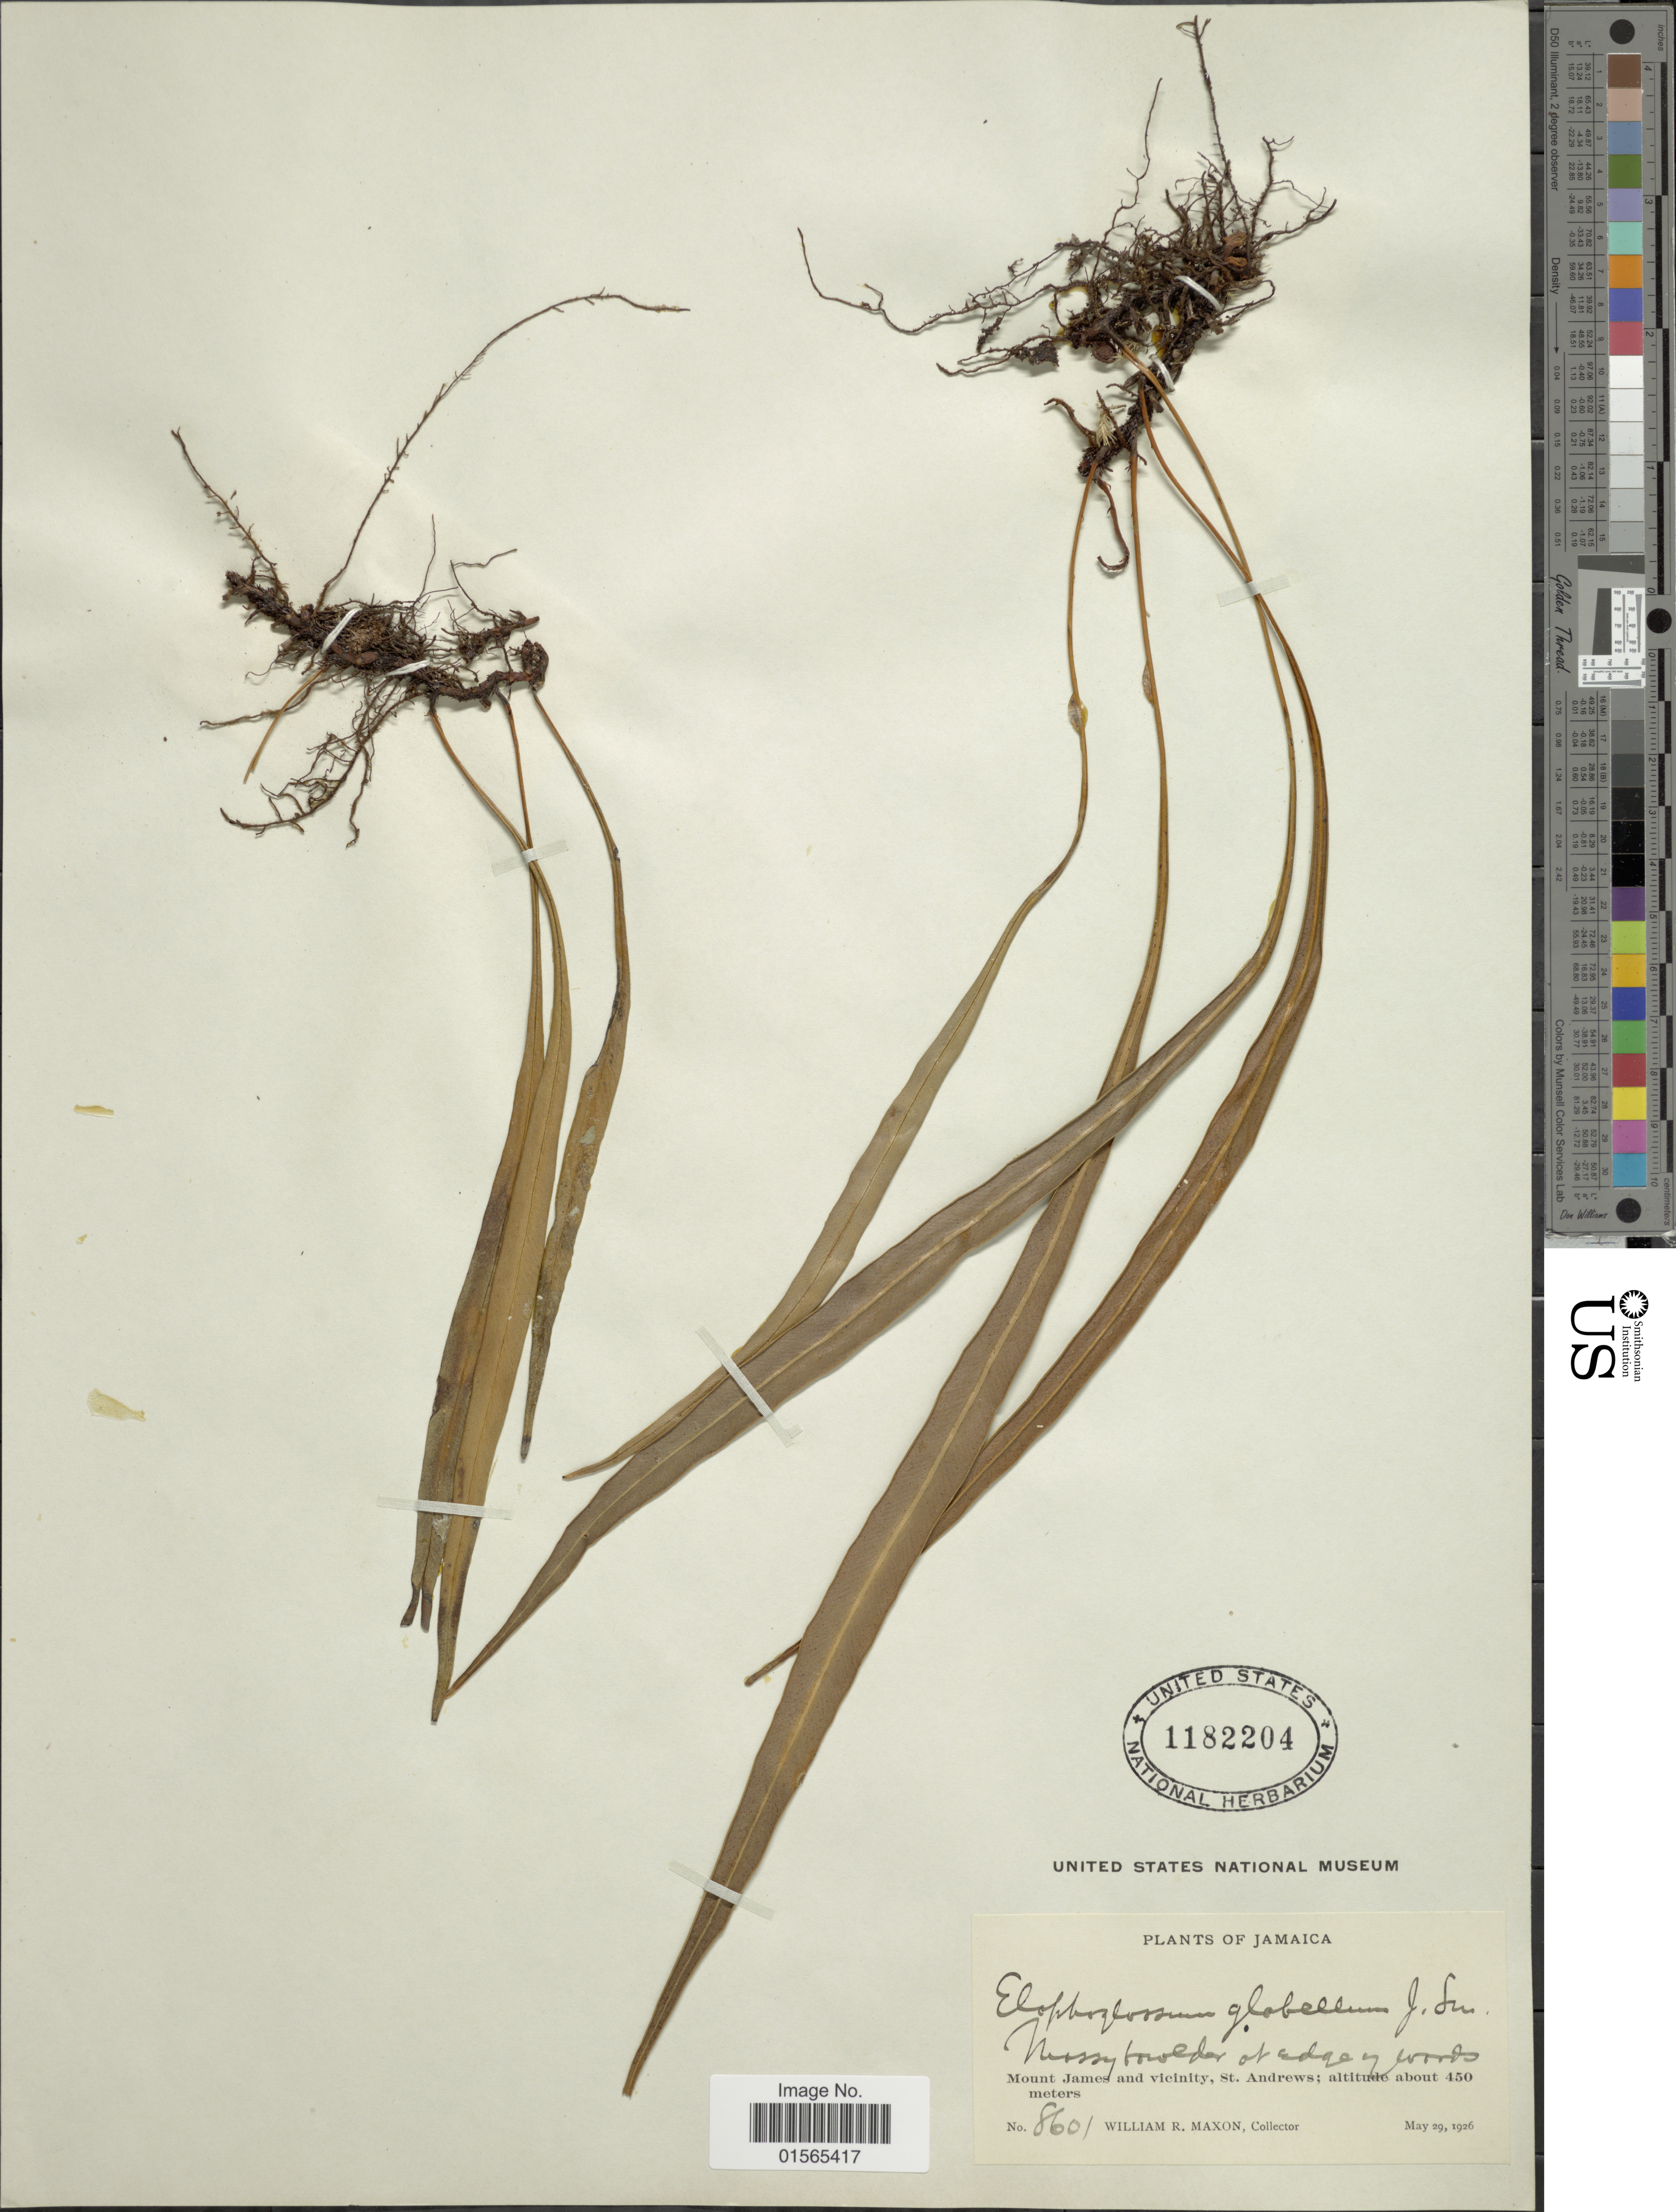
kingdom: Plantae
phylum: Tracheophyta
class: Polypodiopsida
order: Polypodiales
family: Dryopteridaceae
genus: Elaphoglossum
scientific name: Elaphoglossum glabellum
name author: J. Sm.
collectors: W. R. Maxon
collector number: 8601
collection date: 1926-05-29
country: Jamaica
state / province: Saint Andrew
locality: Mount James and vicinity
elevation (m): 450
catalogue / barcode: US 1182204